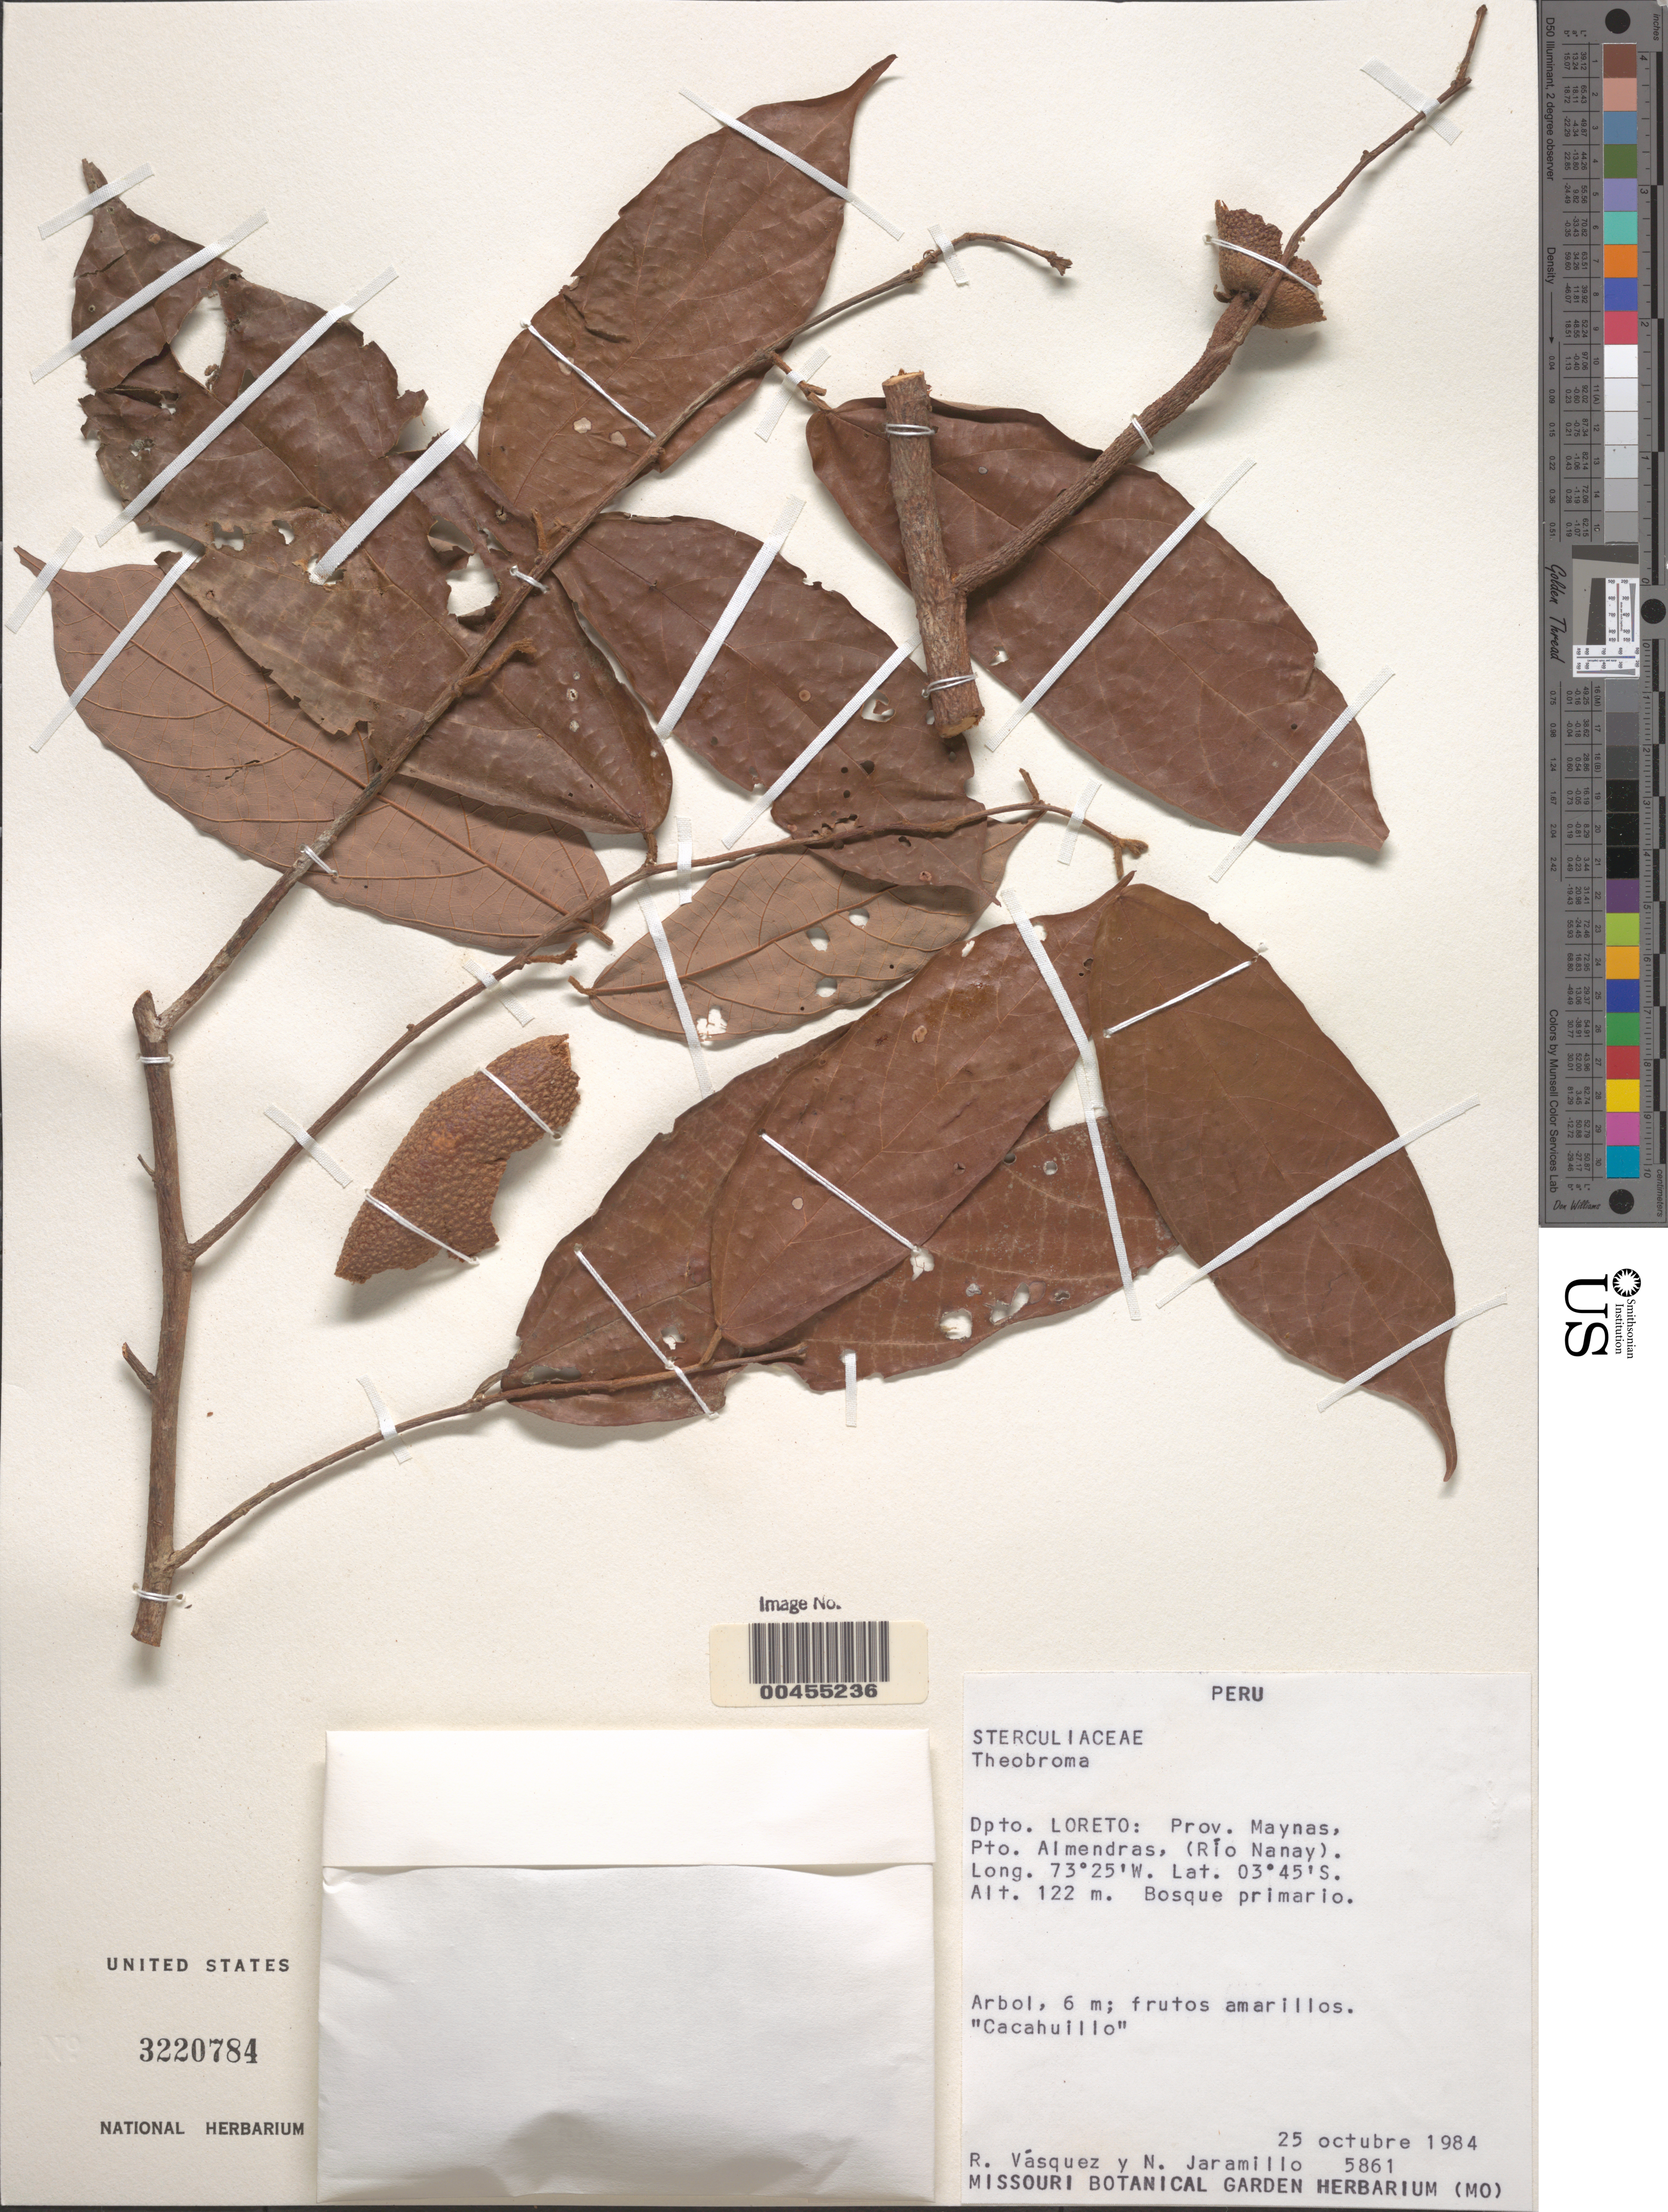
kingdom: Plantae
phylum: Tracheophyta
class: Magnoliopsida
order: Malvales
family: Malvaceae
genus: Theobroma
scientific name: Theobroma obovatum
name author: Klotzsch ex Bernoulli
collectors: R. Vásquez & N. Jaramillo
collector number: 5861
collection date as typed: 25 Oct 1984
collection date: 1984-10-25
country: Peru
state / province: Loreto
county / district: Maynas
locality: Pto. Almendras (Río Nanay)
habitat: Bosque primario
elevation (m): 122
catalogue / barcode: US 3220784